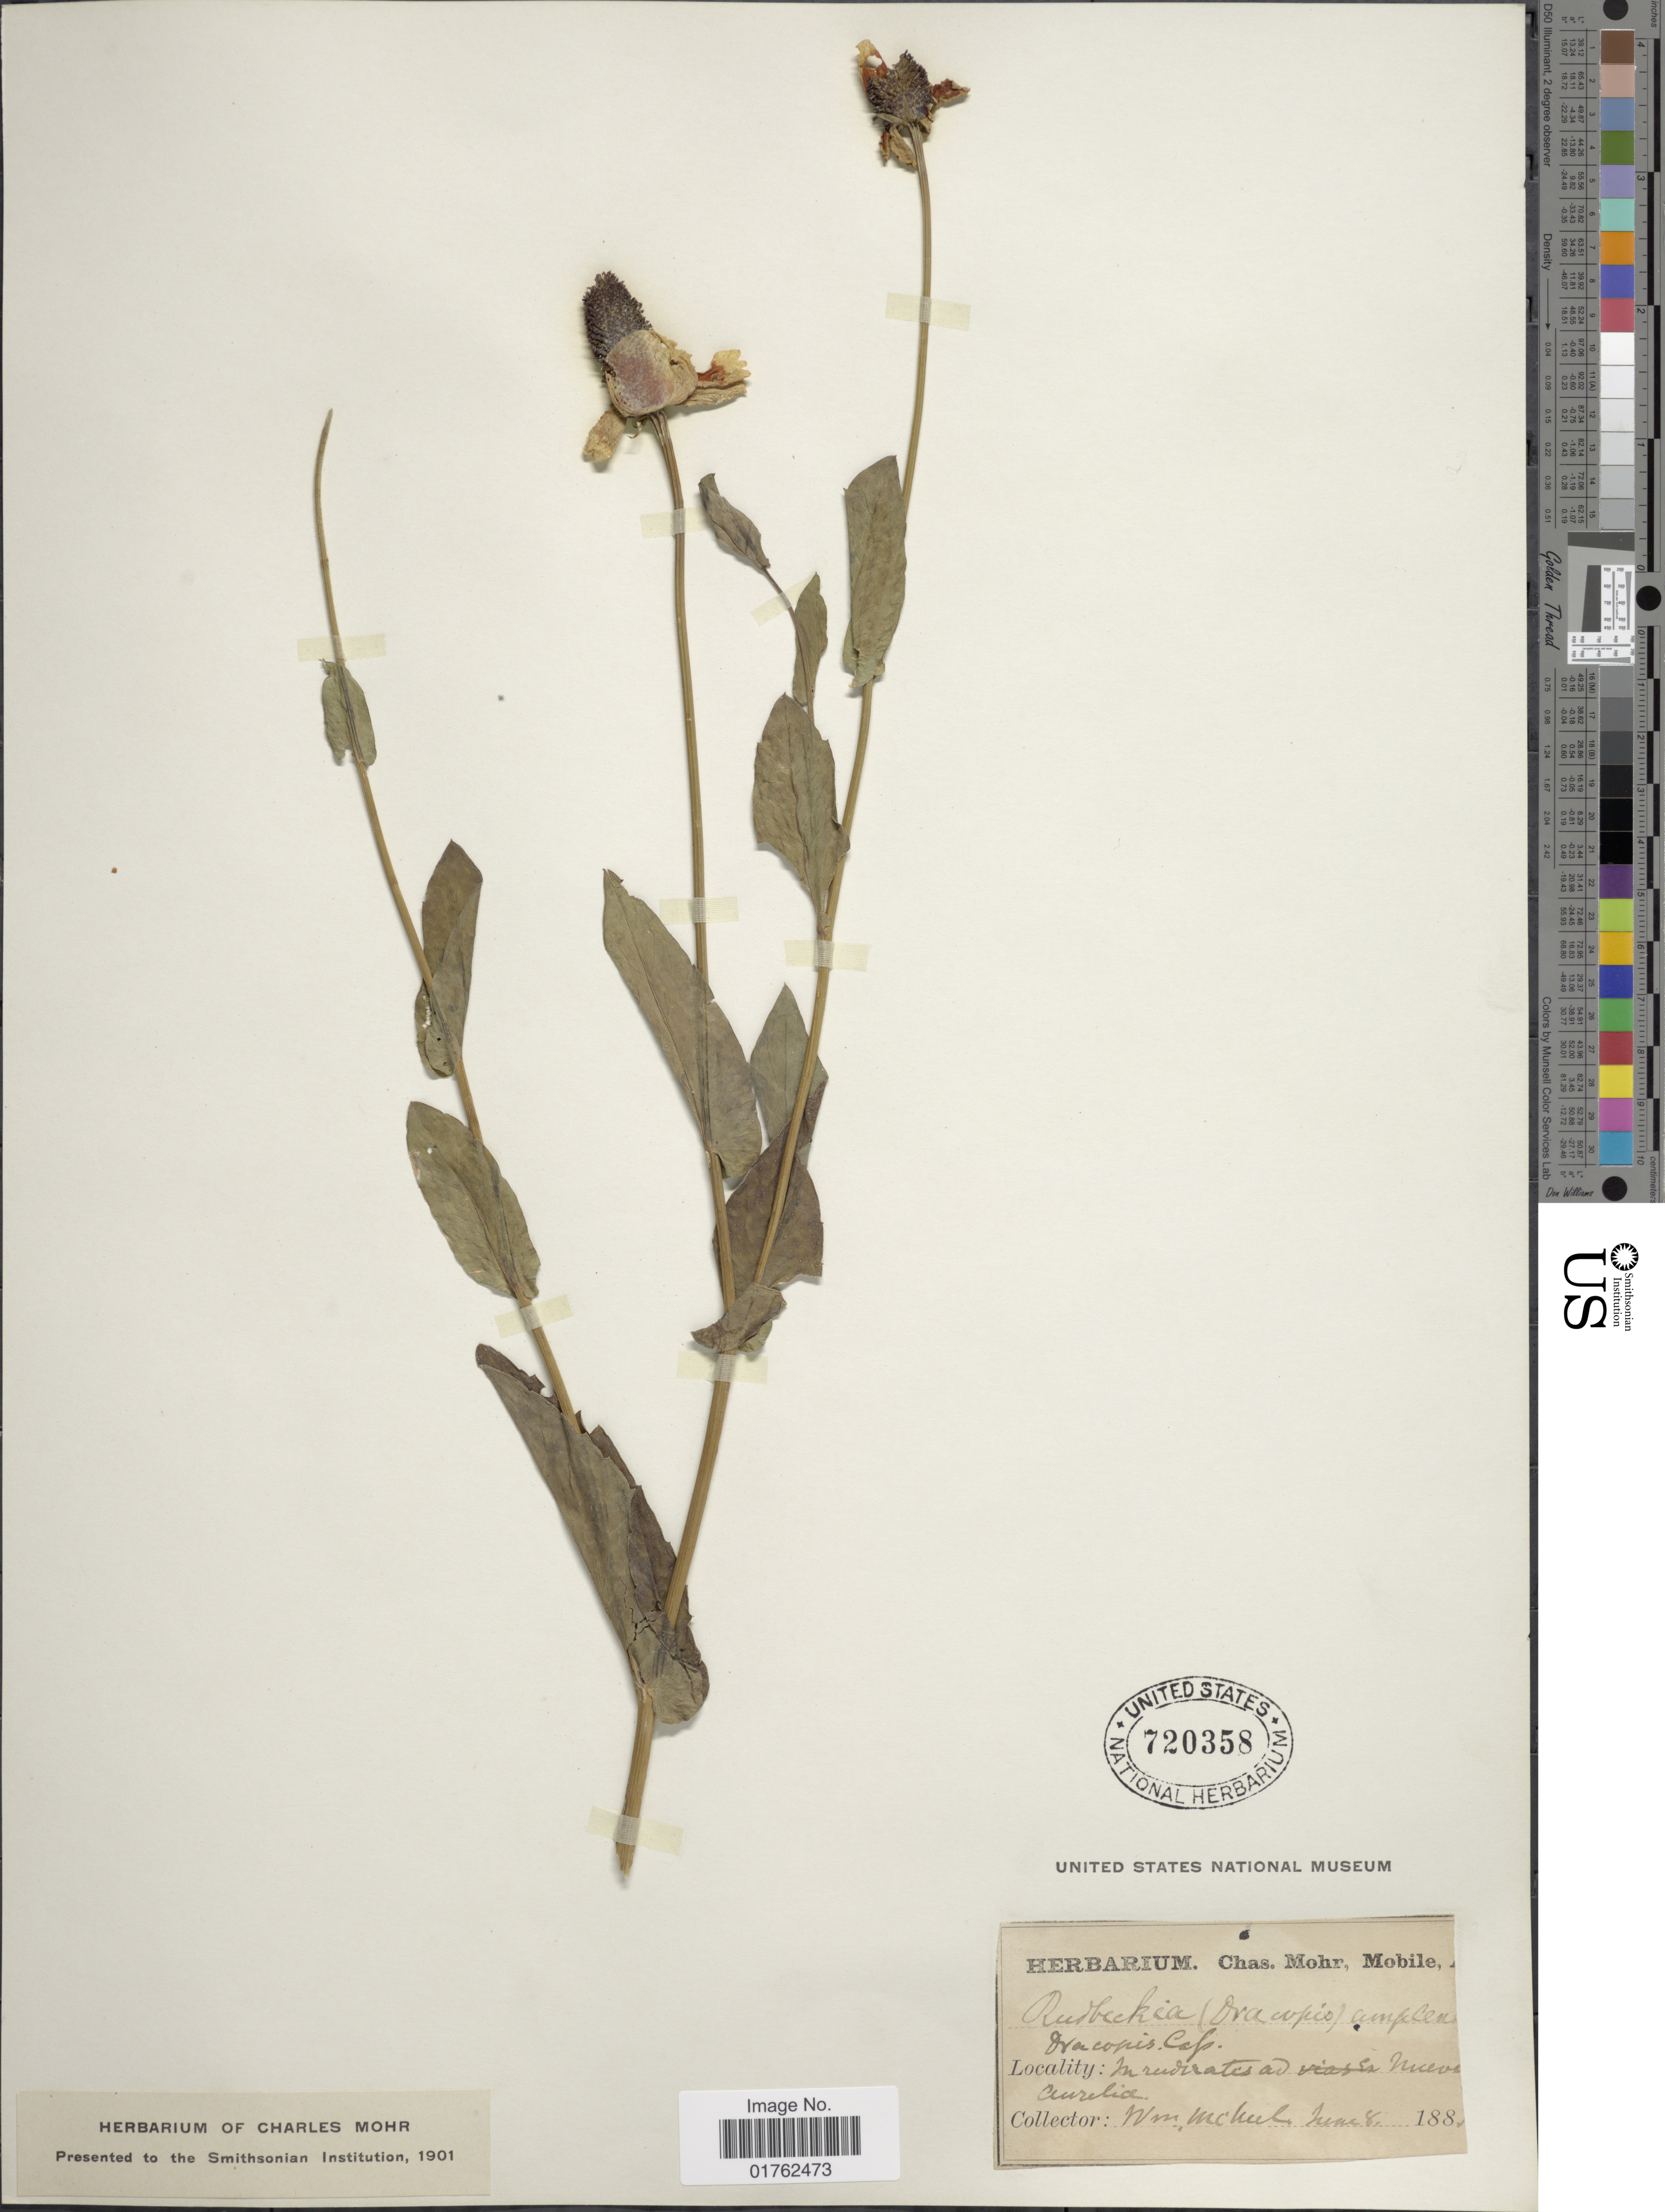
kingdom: Plantae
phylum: Tracheophyta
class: Magnoliopsida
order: Asterales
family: Asteraceae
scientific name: Dracopis amplexicaulis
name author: (Vahl) Cass.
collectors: W. McKeel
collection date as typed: Transcribed d/m/y: 8/6/188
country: United States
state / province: Louisiana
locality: In ruderatis ad Nueva Aurelia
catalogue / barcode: US 720358